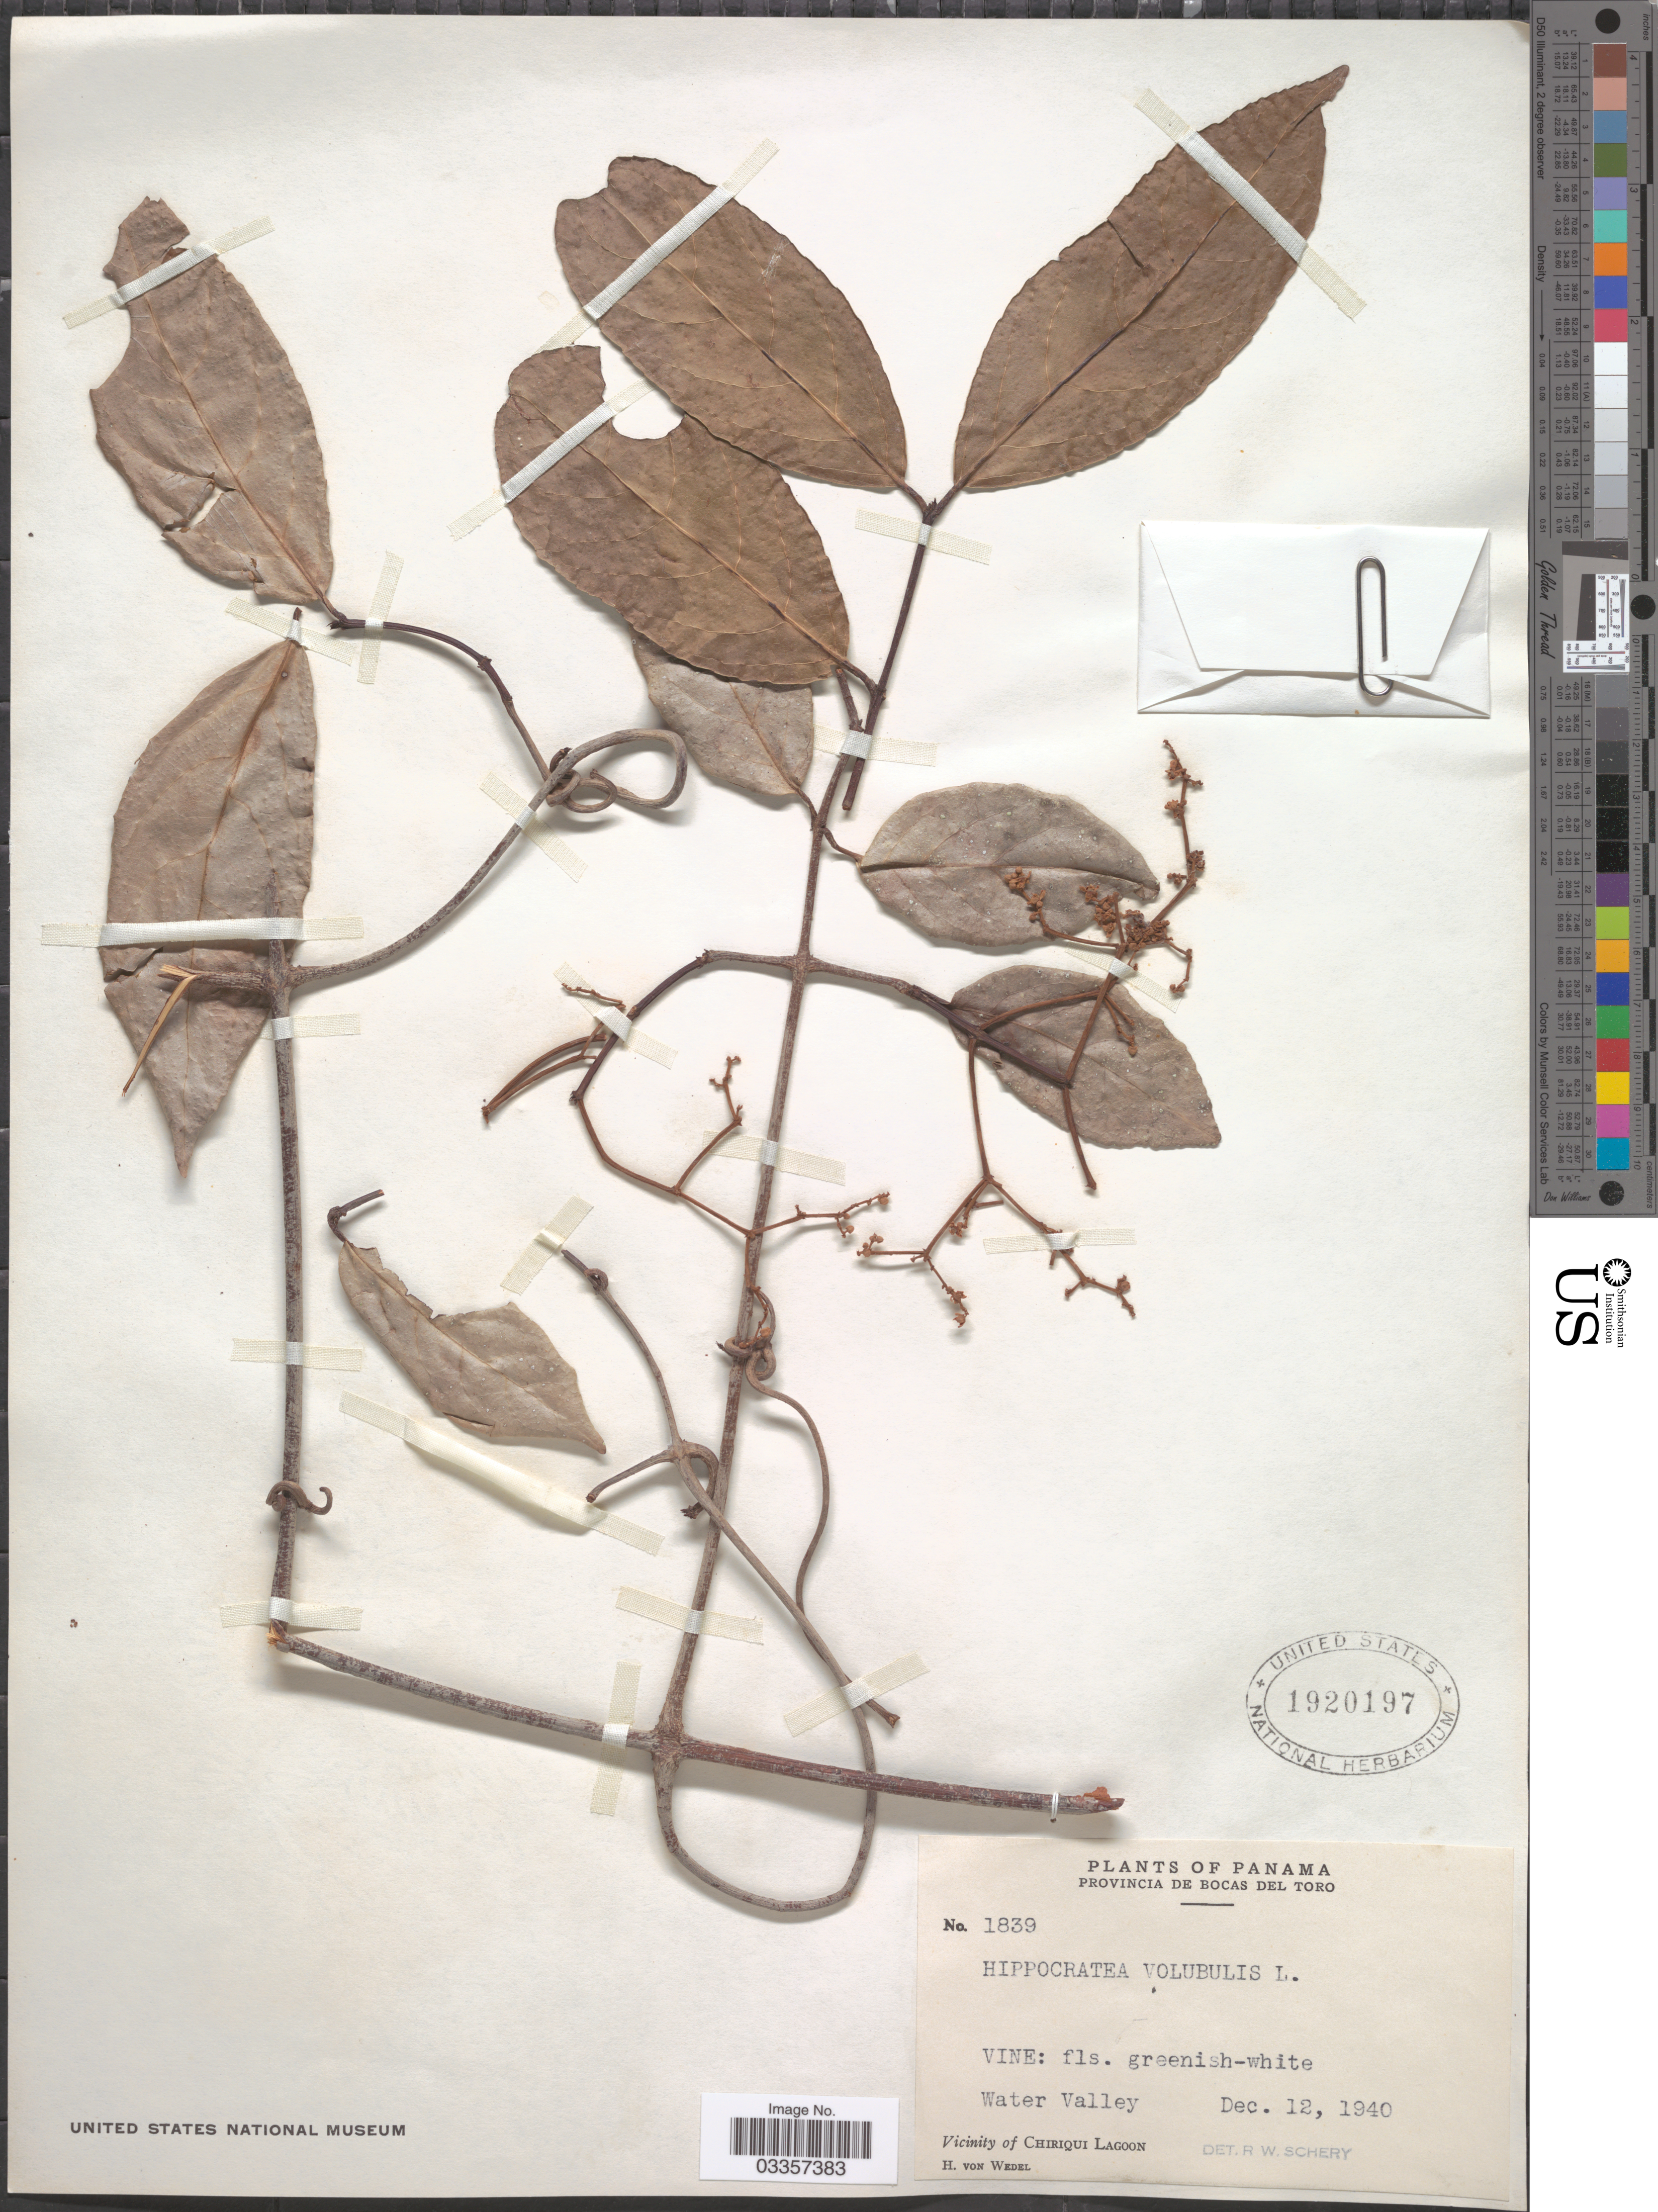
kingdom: Plantae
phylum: Tracheophyta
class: Magnoliopsida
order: Celastrales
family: Celastraceae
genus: Hippocratea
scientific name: Hippocratea volubilis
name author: L.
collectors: H. von Wedel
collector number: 1839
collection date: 1940-12-12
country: Panama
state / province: Bocas del Toro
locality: Water Valley. Vicinity of Chiriqui Lagoon.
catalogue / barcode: US 1920197